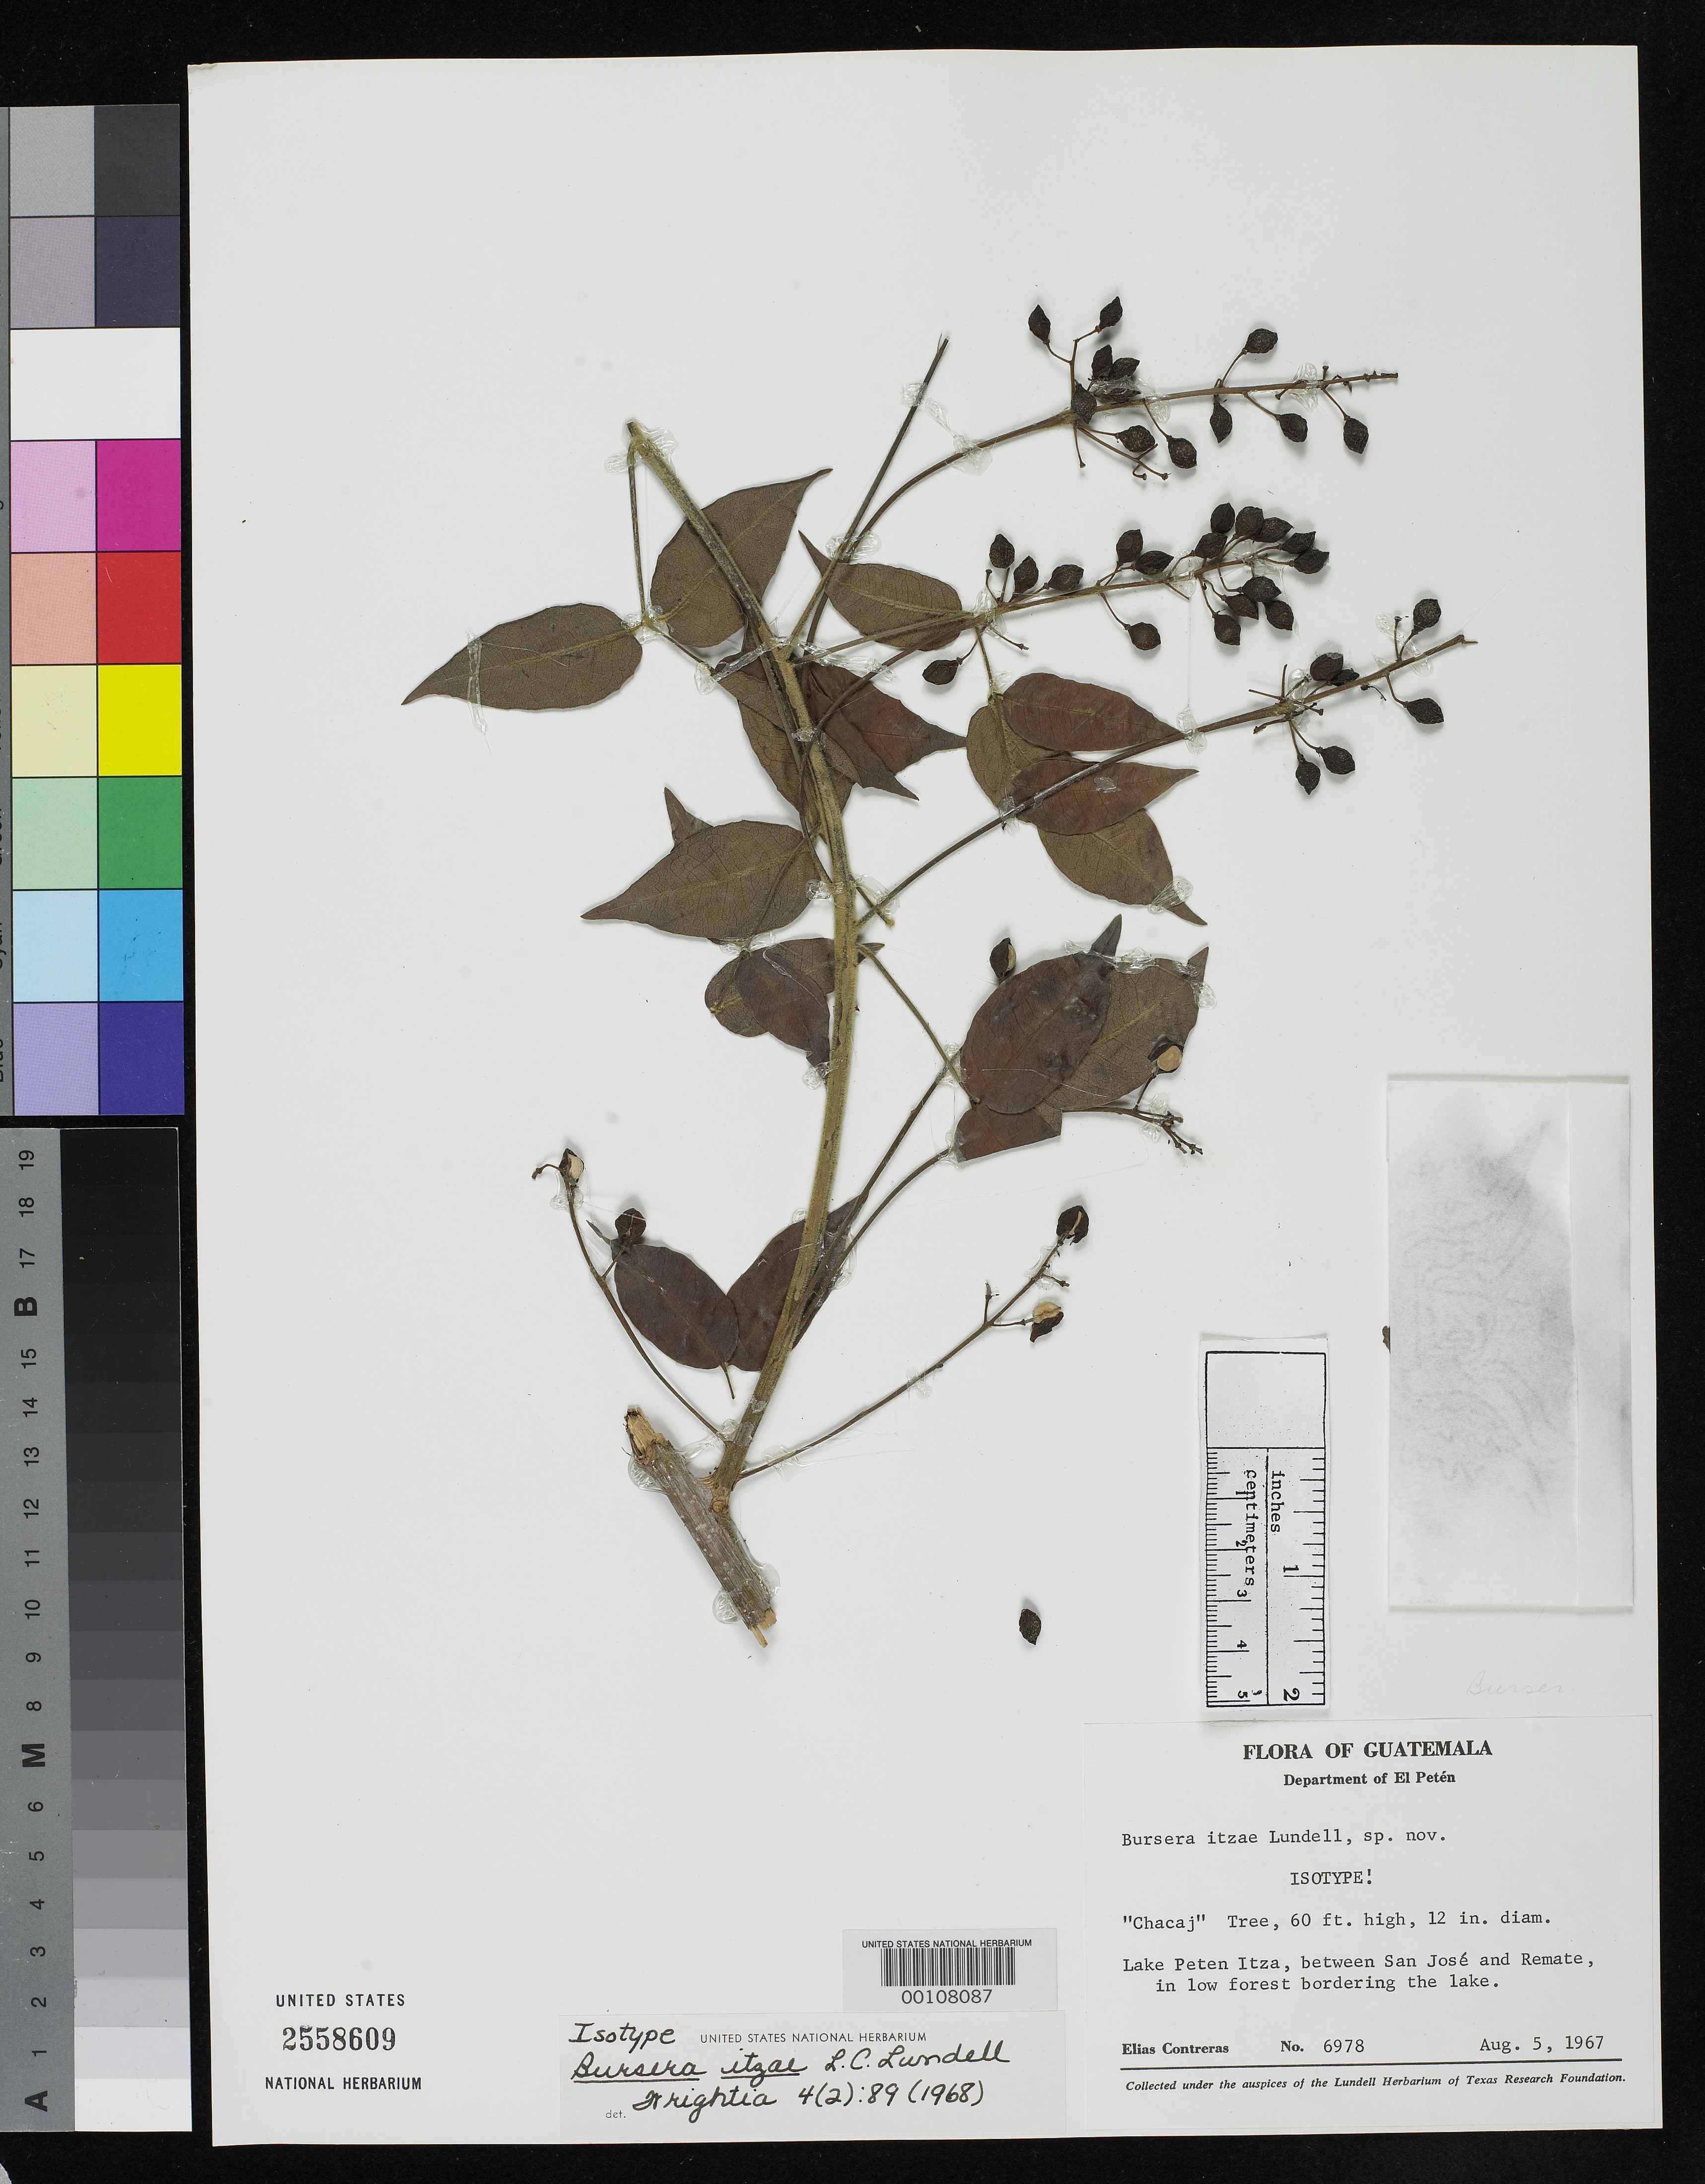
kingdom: Plantae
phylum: Tracheophyta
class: Magnoliopsida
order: Sapindales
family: Burseraceae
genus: Bursera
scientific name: Bursera itzae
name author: Lundell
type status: Isotype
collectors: E. Contreras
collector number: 6978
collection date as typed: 05 Aug 1967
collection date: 1967-08-05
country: Guatemala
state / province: El Petén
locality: Lake Petèn-Itza, between San Jose and Remate.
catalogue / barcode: US 2558609